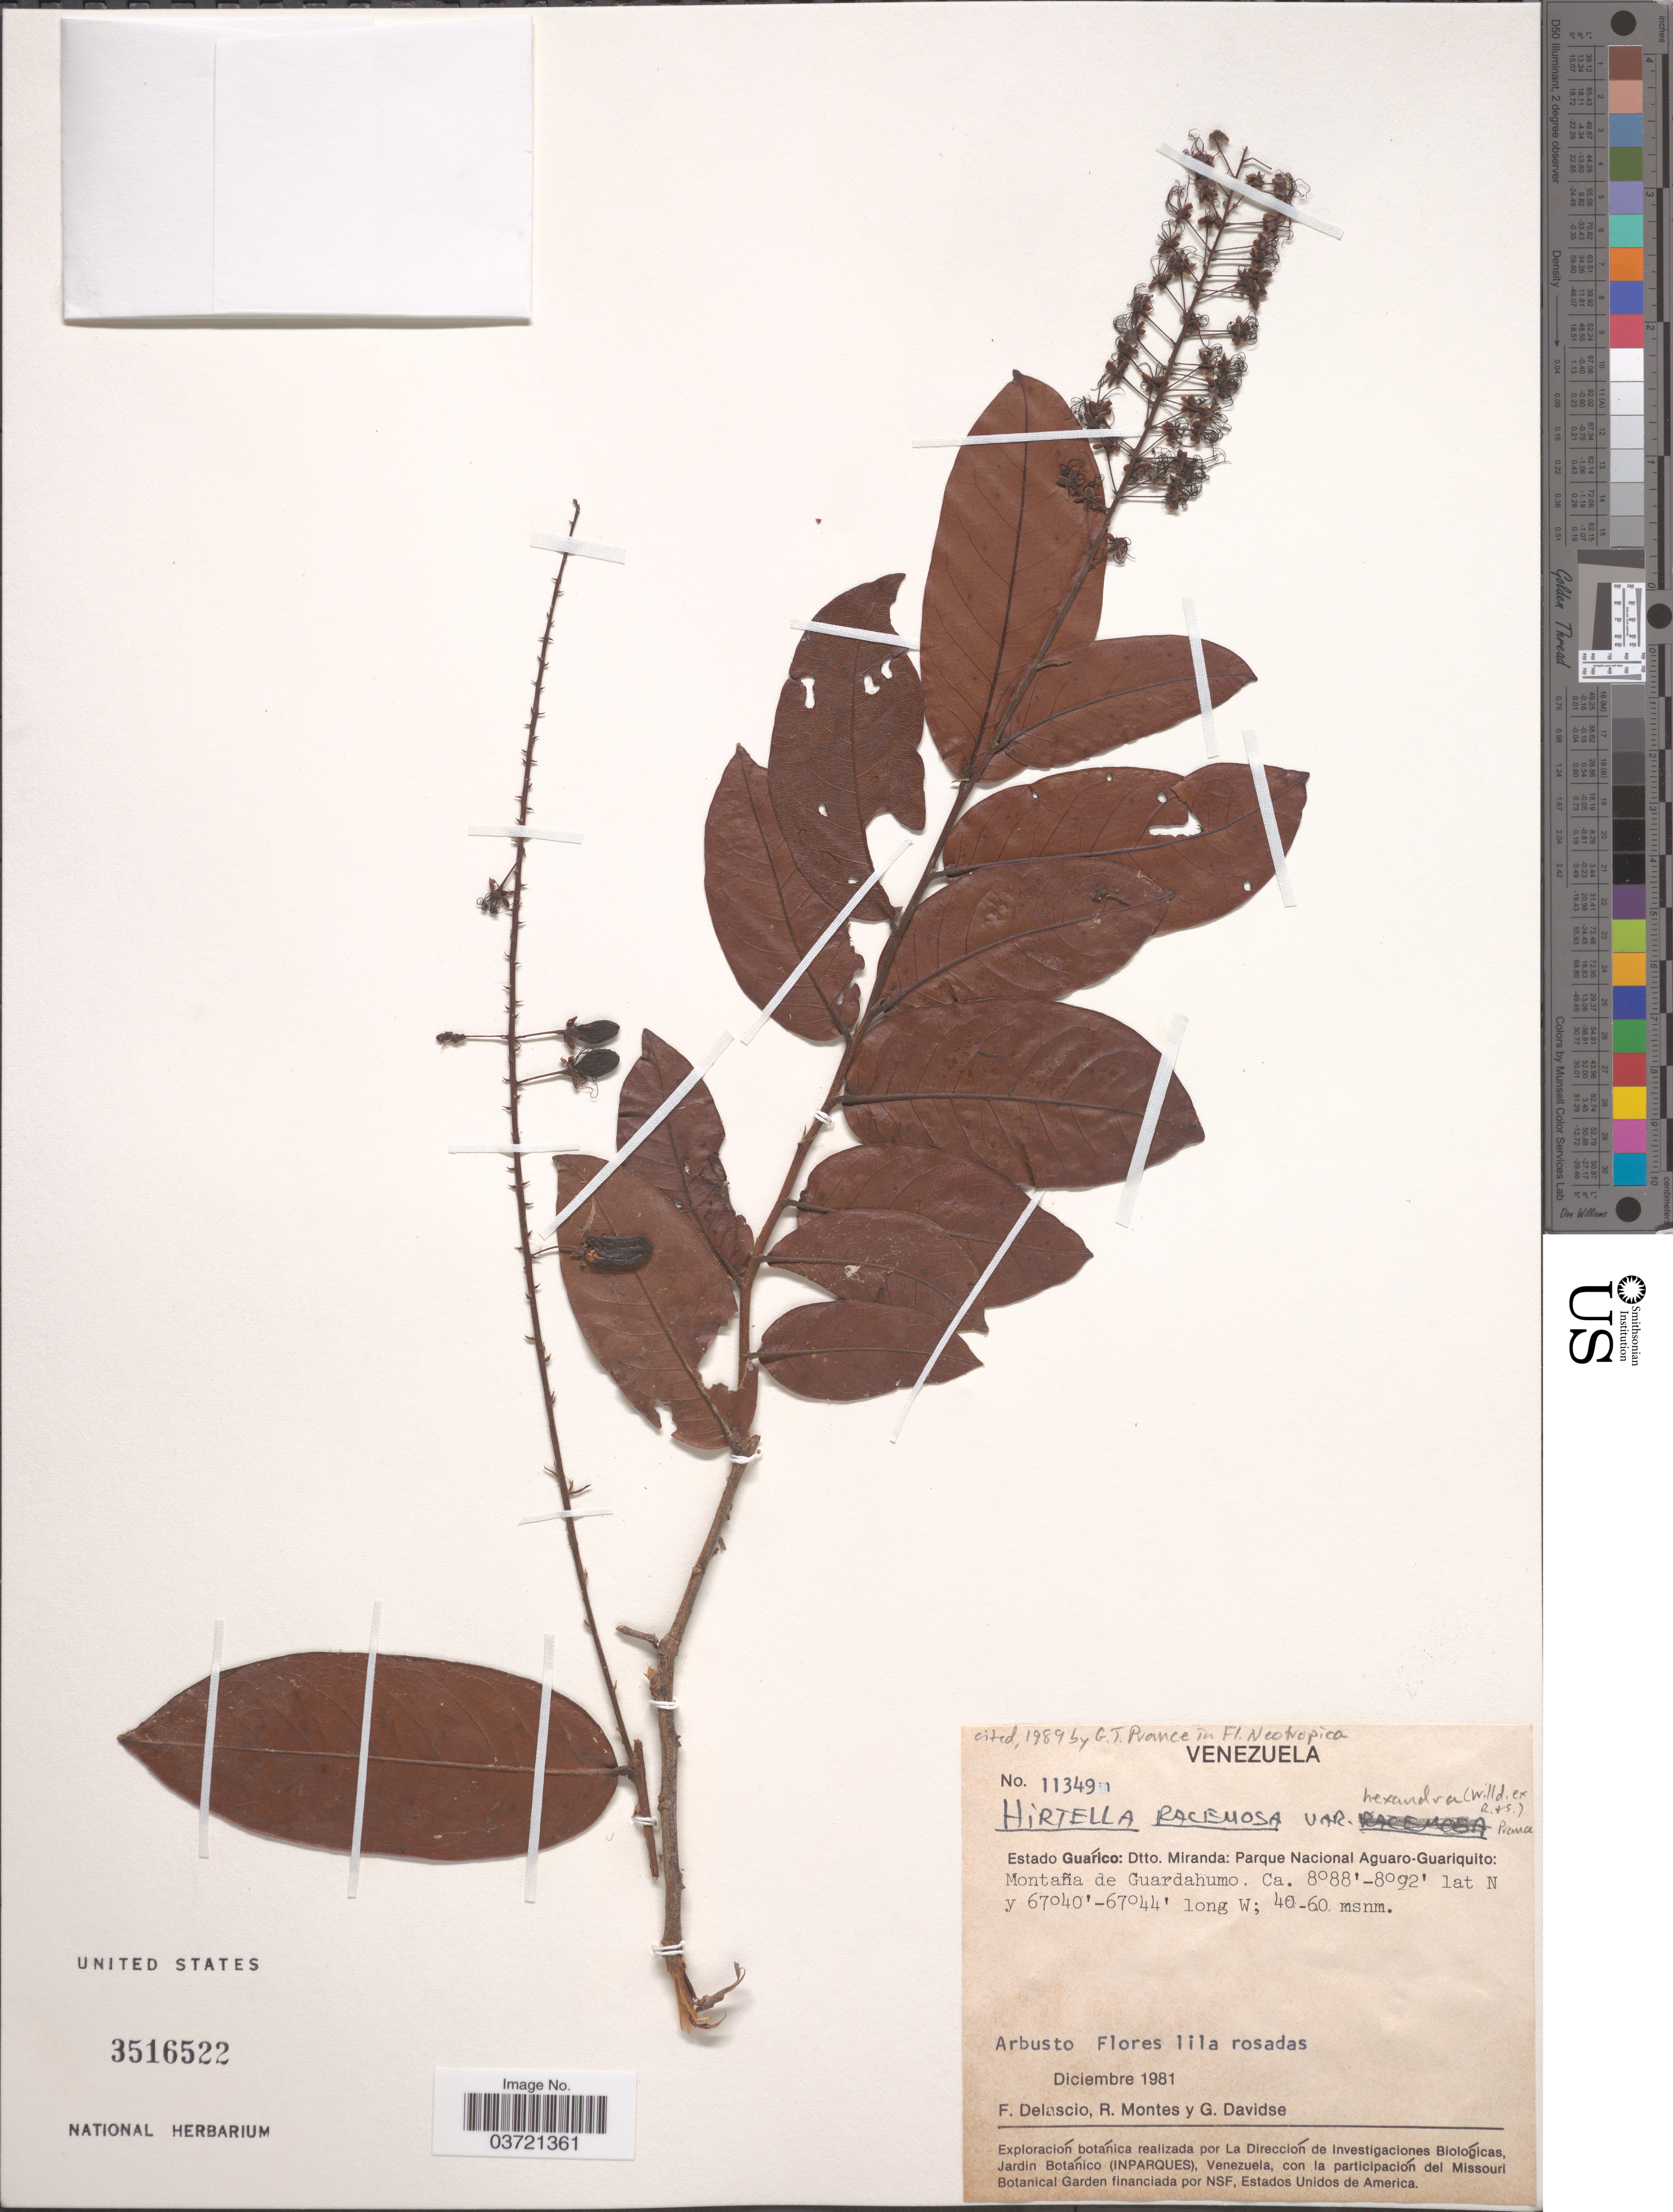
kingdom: Plantae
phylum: Tracheophyta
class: Magnoliopsida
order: Malpighiales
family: Chrysobalanaceae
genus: Hirtella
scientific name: Hirtella racemosa var. hexandra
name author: (Willd. ex Roem. & Schult.) Prance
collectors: F. Delascio C., R. Montes & G. Davidse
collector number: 11349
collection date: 1981-12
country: Venezuela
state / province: Guarico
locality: Dtto. Miranda: Parque Nacional Aguaro-Guariquito. Montaña de Guardahumo.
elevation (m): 40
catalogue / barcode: US 3516522